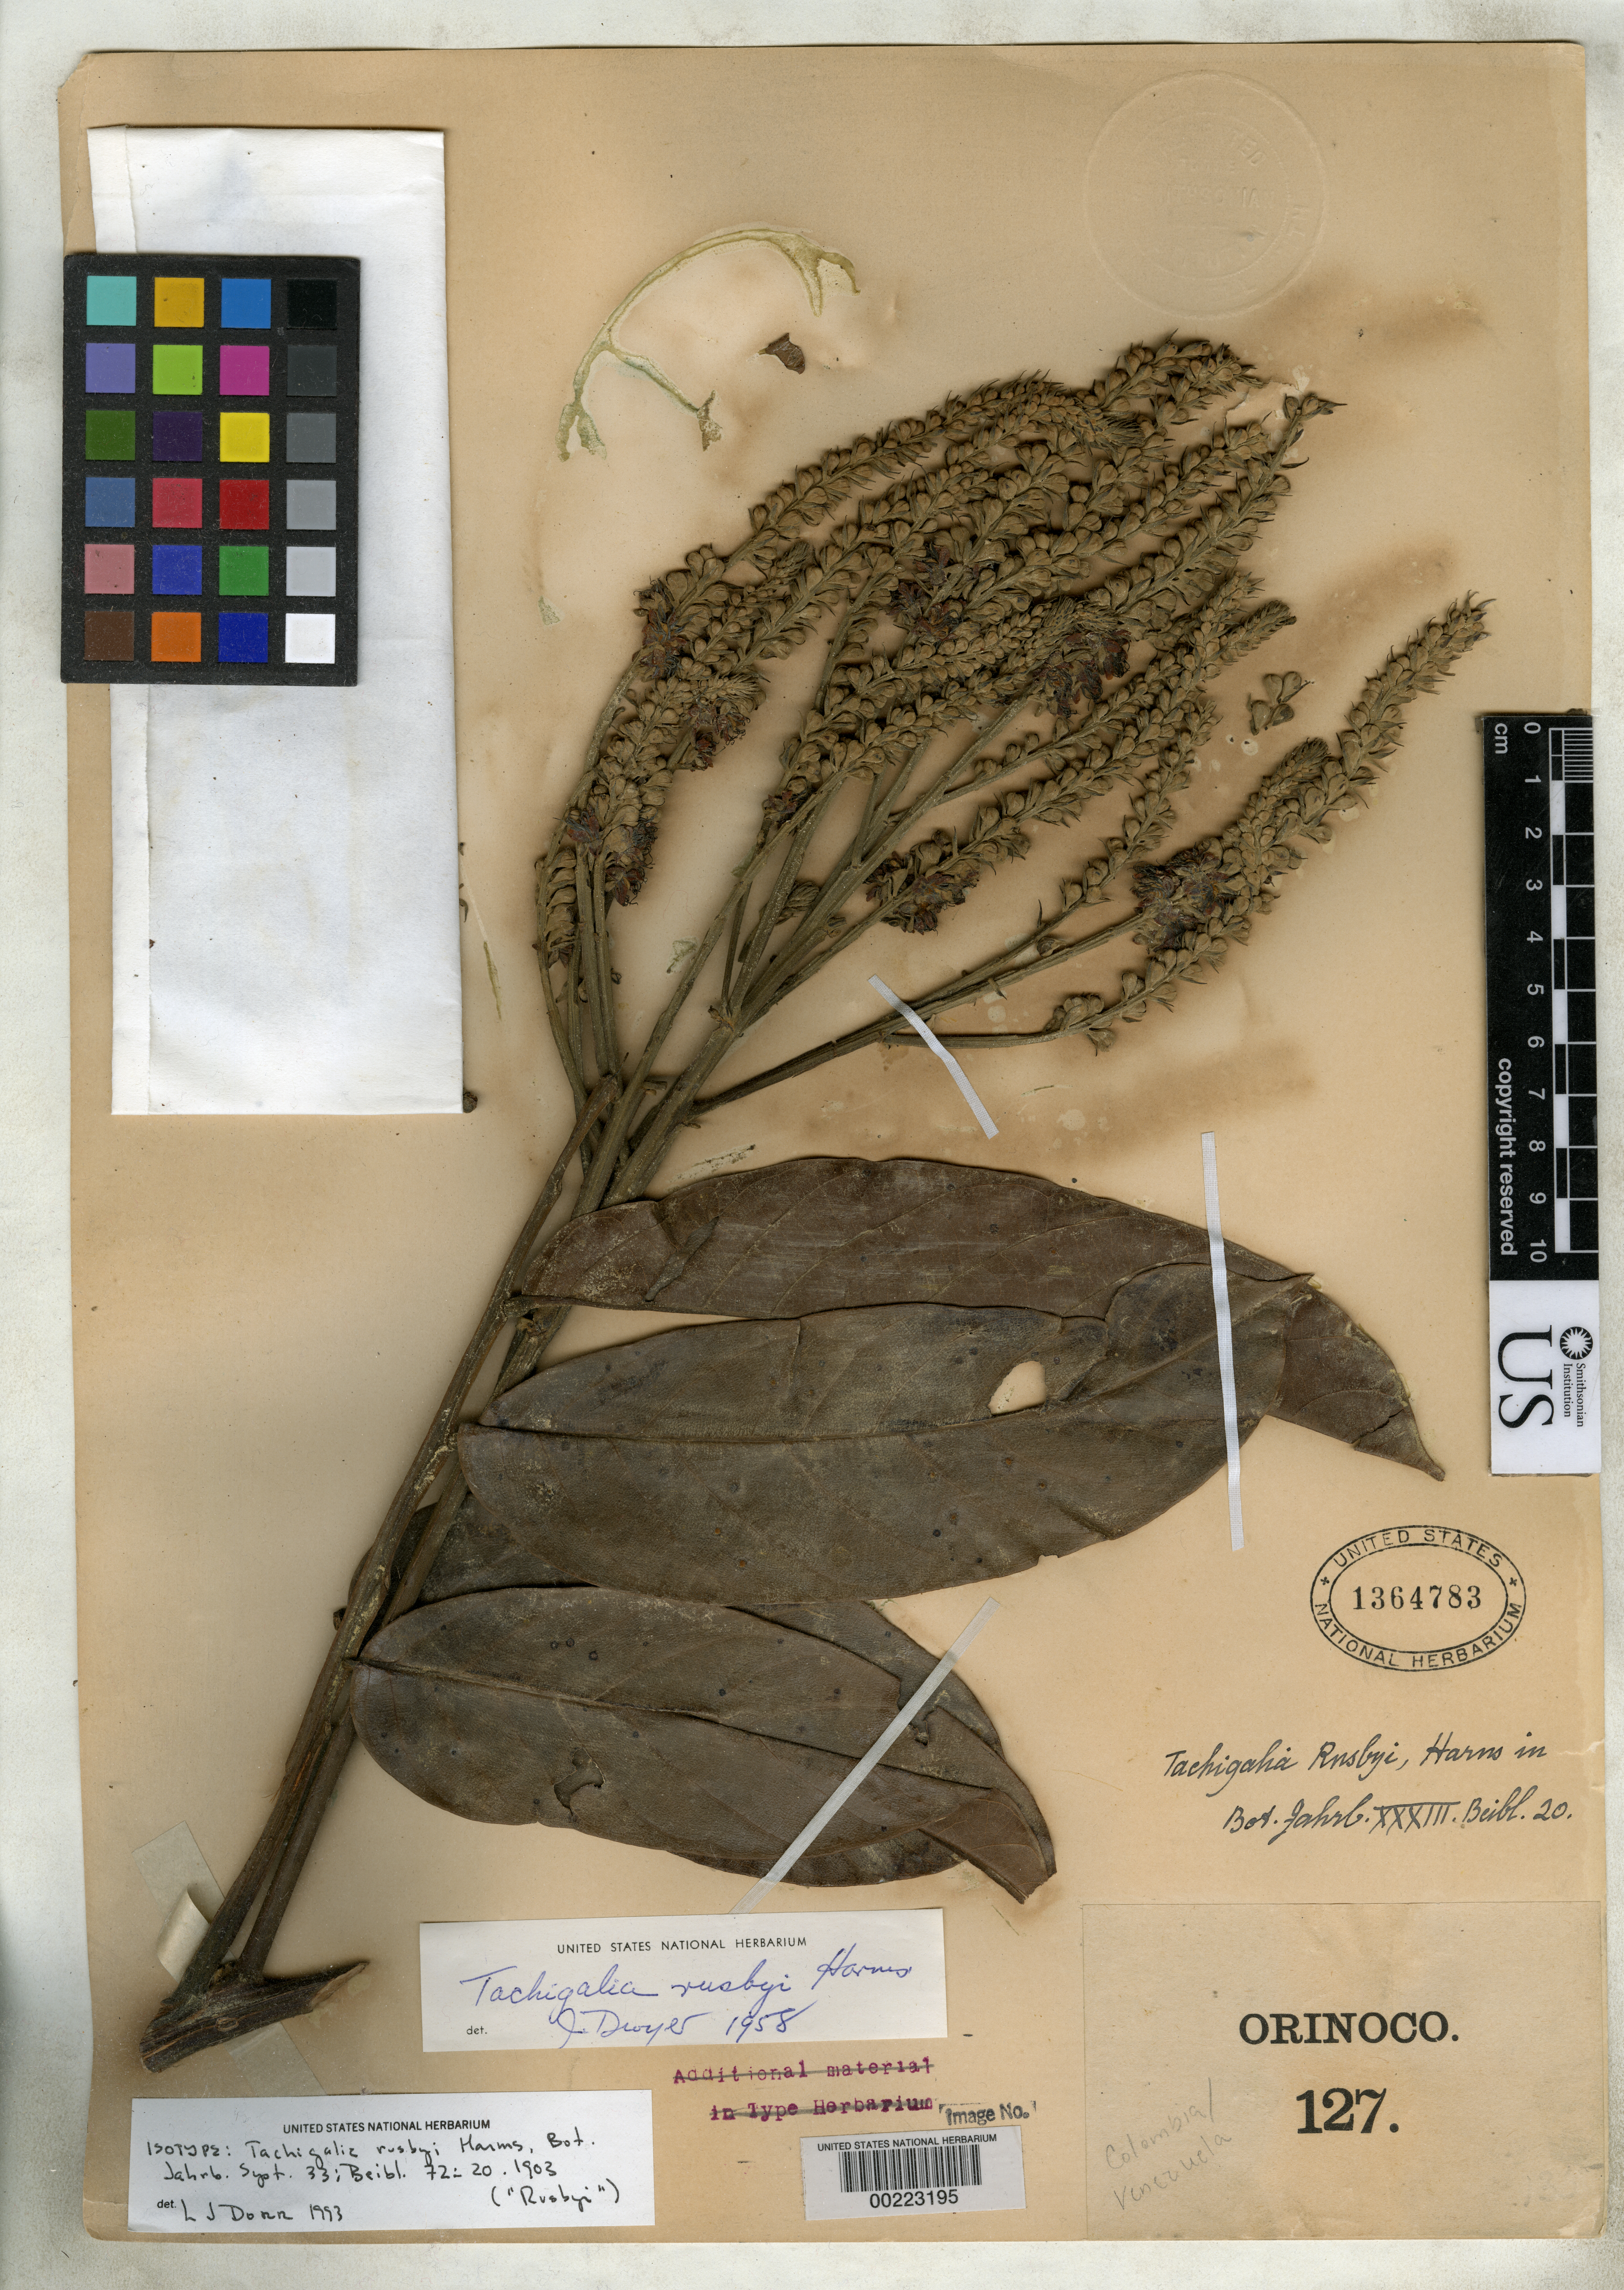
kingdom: Plantae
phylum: Tracheophyta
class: Magnoliopsida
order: Fabales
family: Fabaceae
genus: Tachigali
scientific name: Tachigali rusbyi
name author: Harms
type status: Isolectotype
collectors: H. H. Rusby & R. Squires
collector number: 127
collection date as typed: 1896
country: Venezuela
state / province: Delta Amacuro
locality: Lower Orinoco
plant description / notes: Sheet only gives "Orinoco. 127." From the herbarium of J. Donnell Smith.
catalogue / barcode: US 1364783